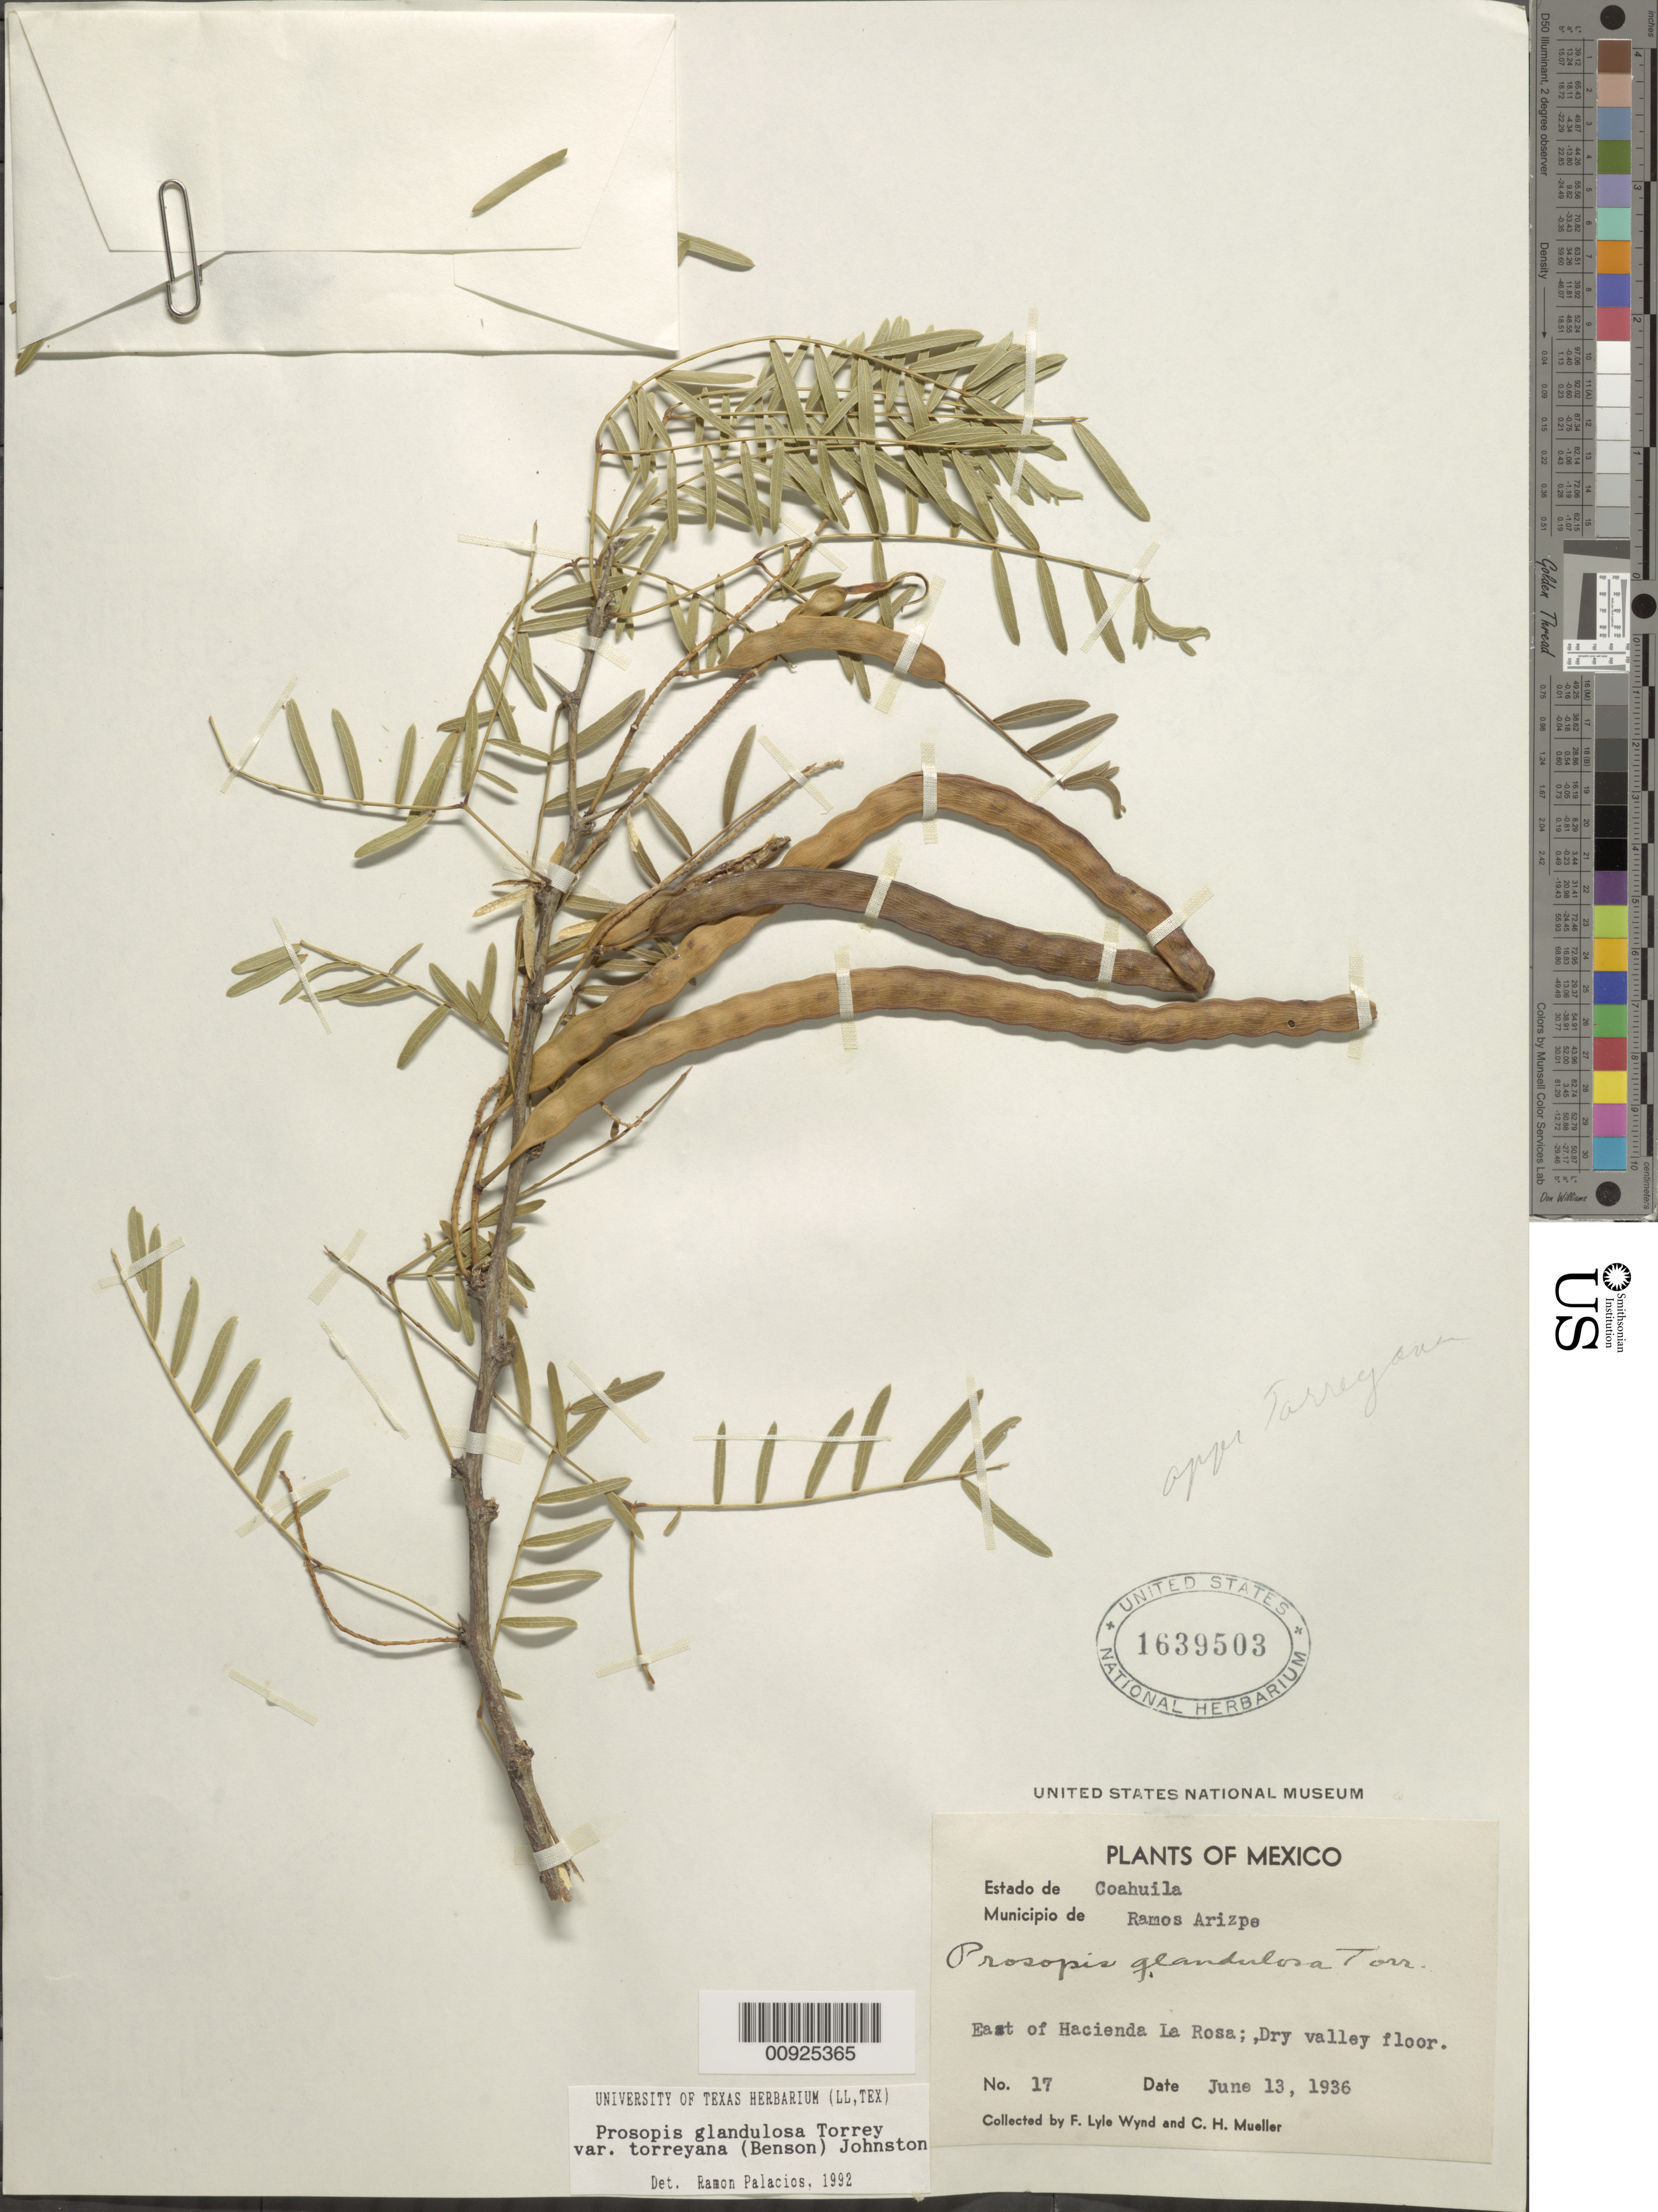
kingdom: Plantae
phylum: Tracheophyta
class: Magnoliopsida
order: Fabales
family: Fabaceae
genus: Neltuma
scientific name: Neltuma odorata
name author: (Torr. & Frém.) C. E. Hughes & G.P. Lewis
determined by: Strong, Mark T., (BOT), Smithsonian Institution - National Museum of Natural History (UNITED STATES)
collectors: F. L. Wynd & C. H. Mueller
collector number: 17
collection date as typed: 13 Jun 1936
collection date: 1936-06-13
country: Mexico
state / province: Coahuila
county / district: Ramos Arizpe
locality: Estado de Coahuila: Municipio de Ramos Arizpe: East of Hacienda La Rosa.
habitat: Dry valley floor.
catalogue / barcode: US 1639503